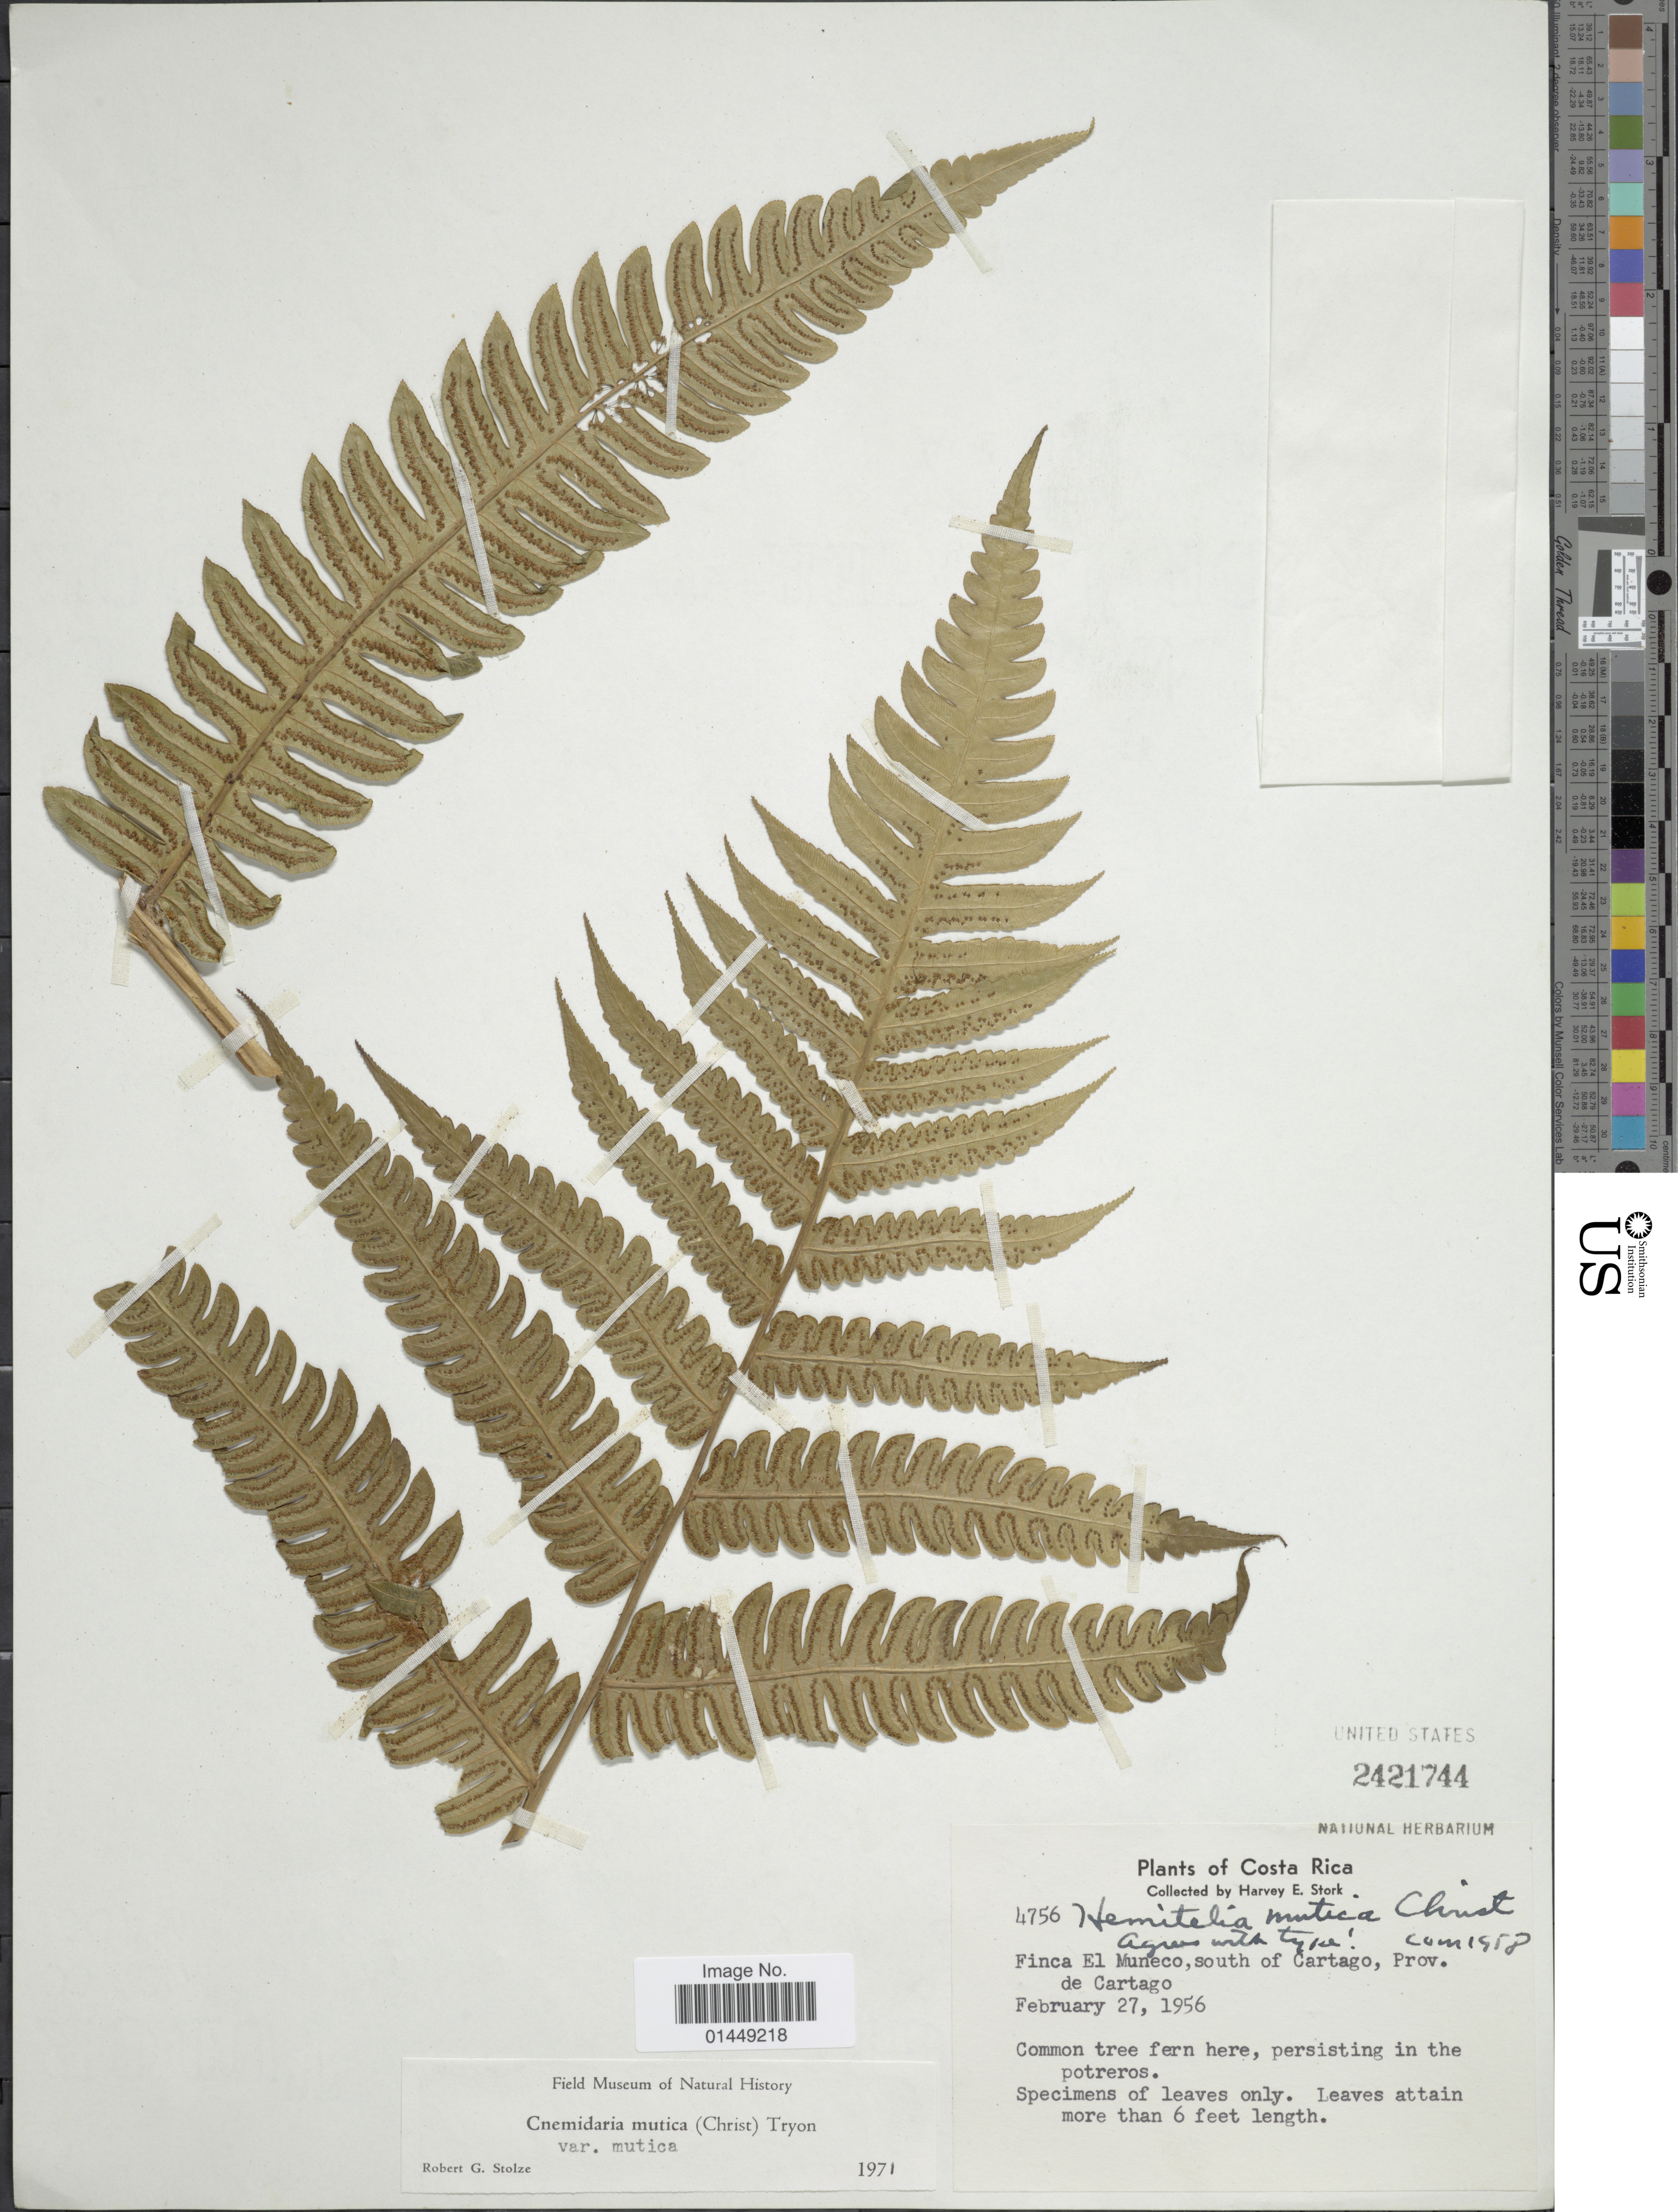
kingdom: Plantae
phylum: Tracheophyta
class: Polypodiopsida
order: Cyatheales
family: Cyatheaceae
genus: Cyathea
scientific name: Cyathea mutica var. mutica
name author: (Christ) Domin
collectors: H. E. Stork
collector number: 4756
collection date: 1956-02-27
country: Costa Rica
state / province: Cartago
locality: Finca El Muneco, south of Cartago, Prov. de Cartago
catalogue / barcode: US 2421744